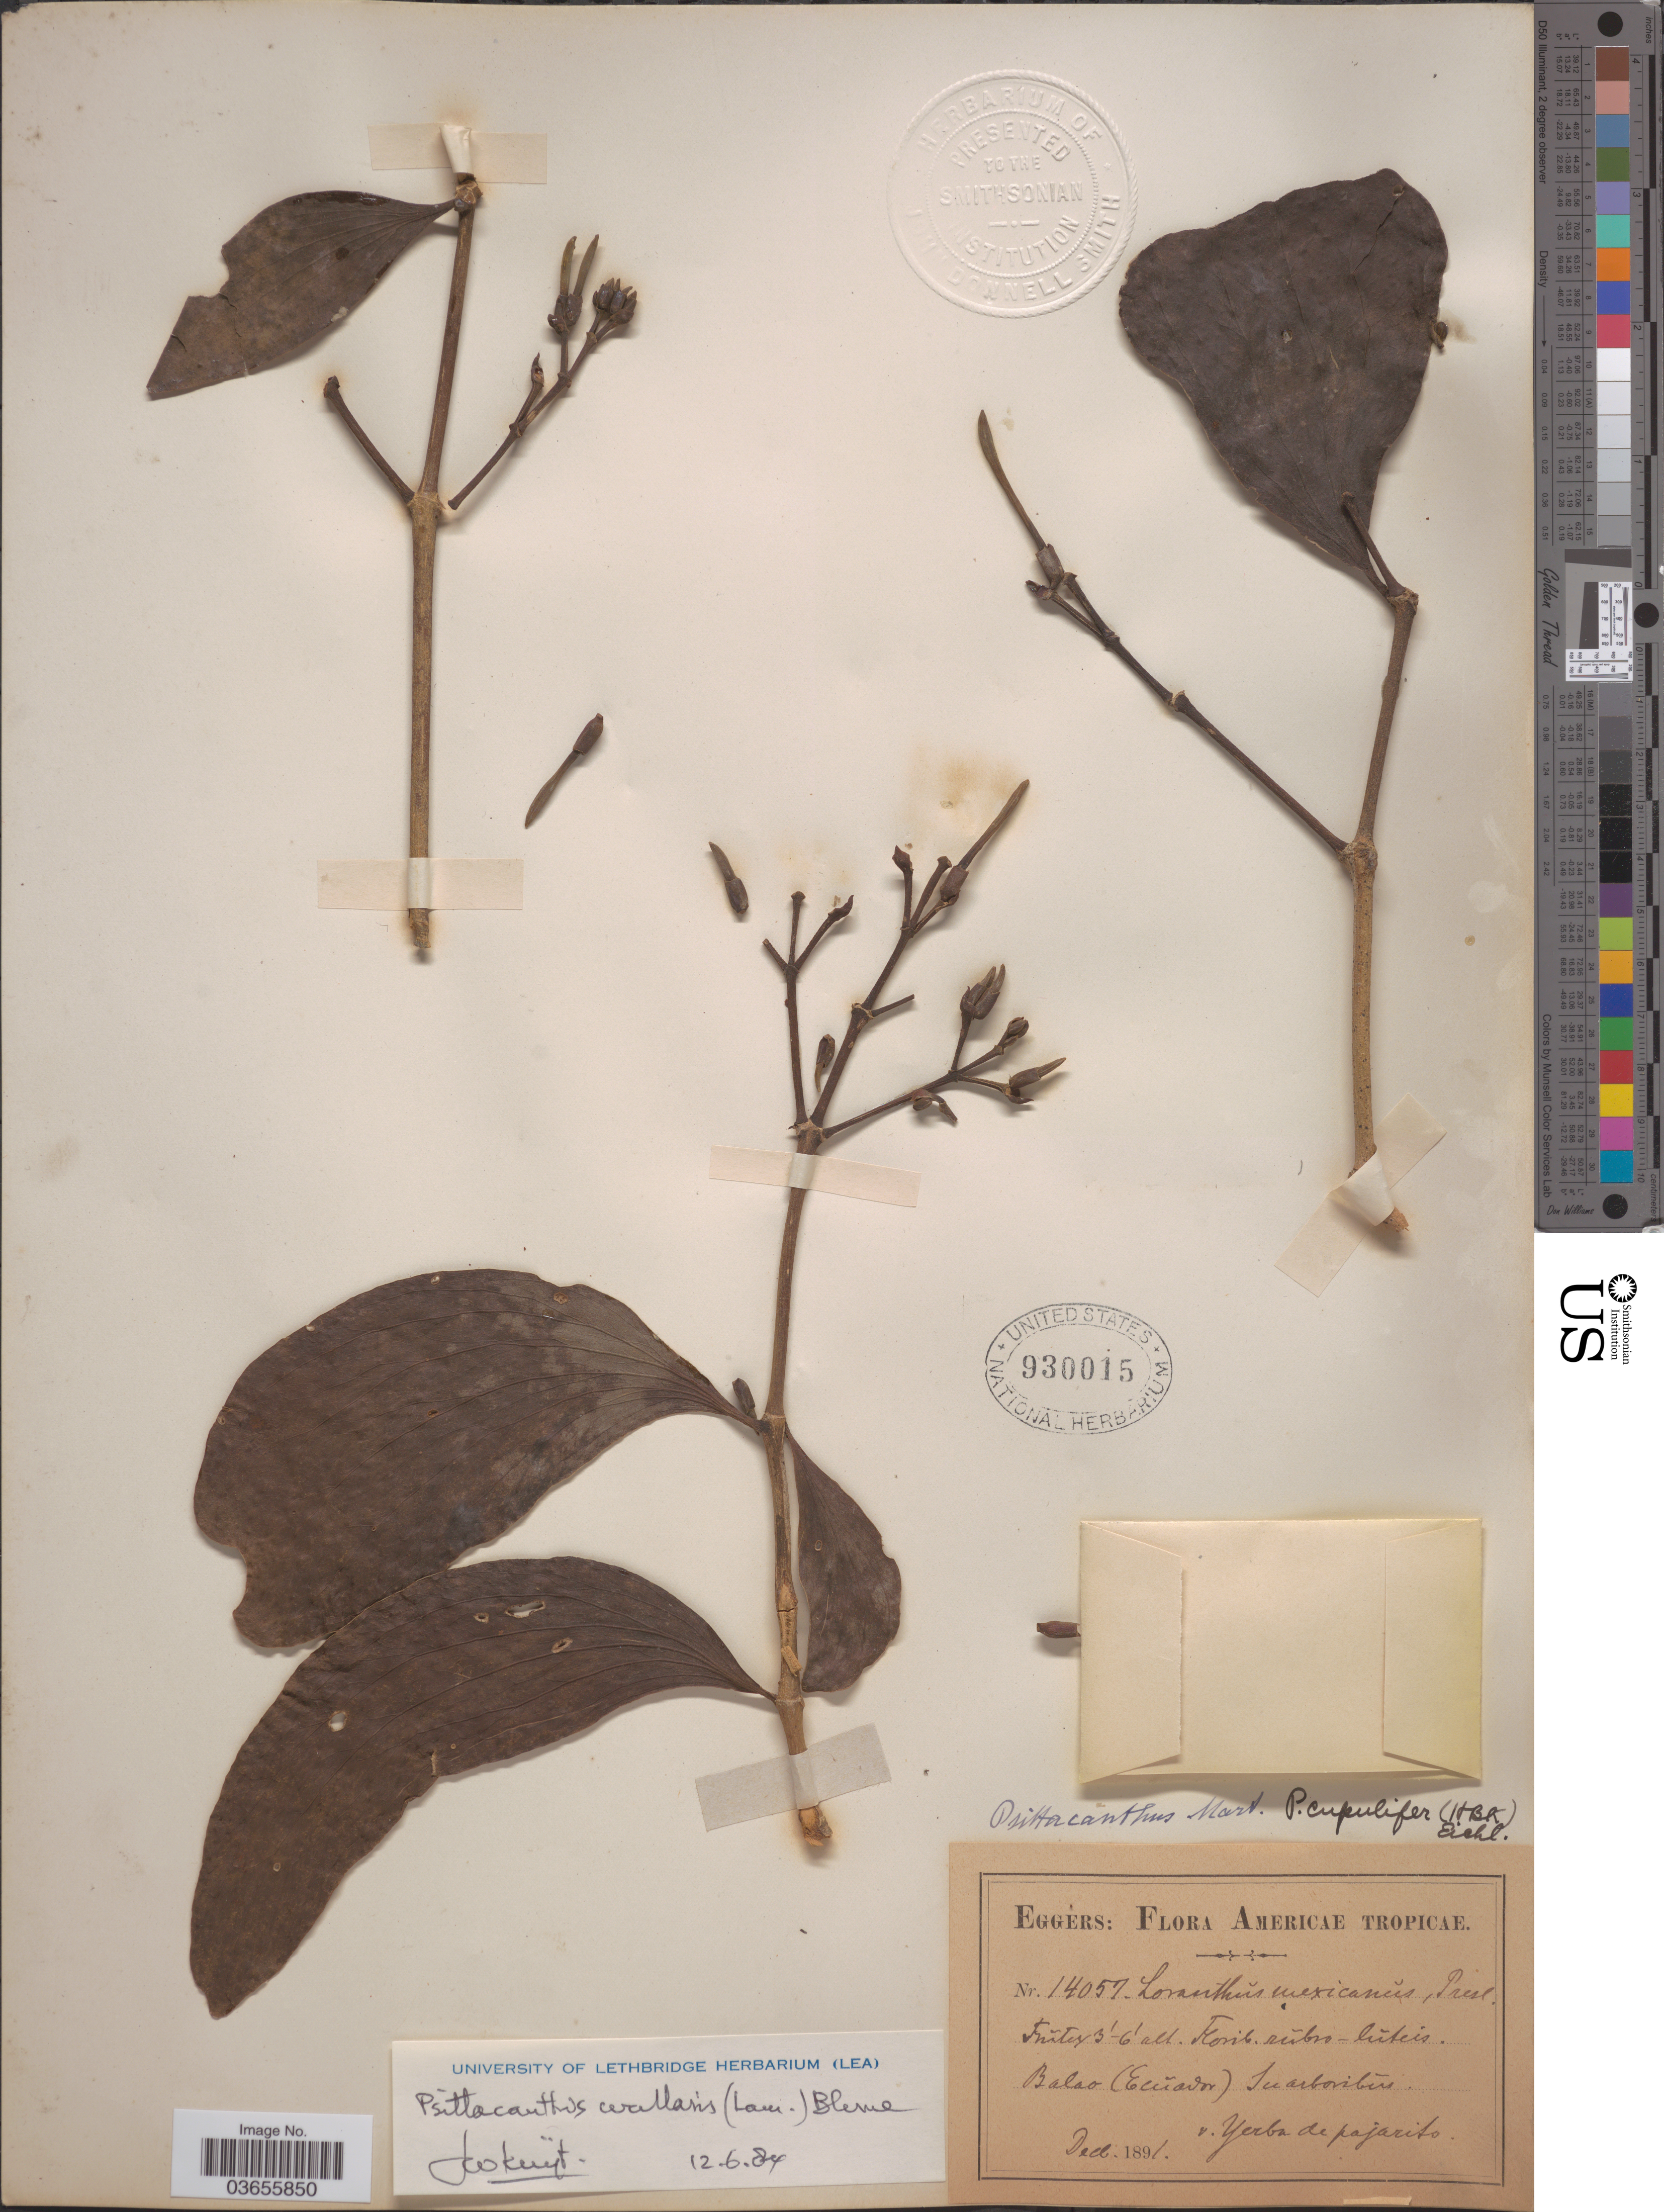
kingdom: Plantae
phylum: Tracheophyta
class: Magnoliopsida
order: Santalales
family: Loranthaceae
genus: Psittacanthus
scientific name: Psittacanthus cucullaris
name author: (Kunth) G. Don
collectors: -. Eggers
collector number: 14057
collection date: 1891-12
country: Ecuador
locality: Americae Tropicae. Balao. In arboribus.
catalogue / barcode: US 930015